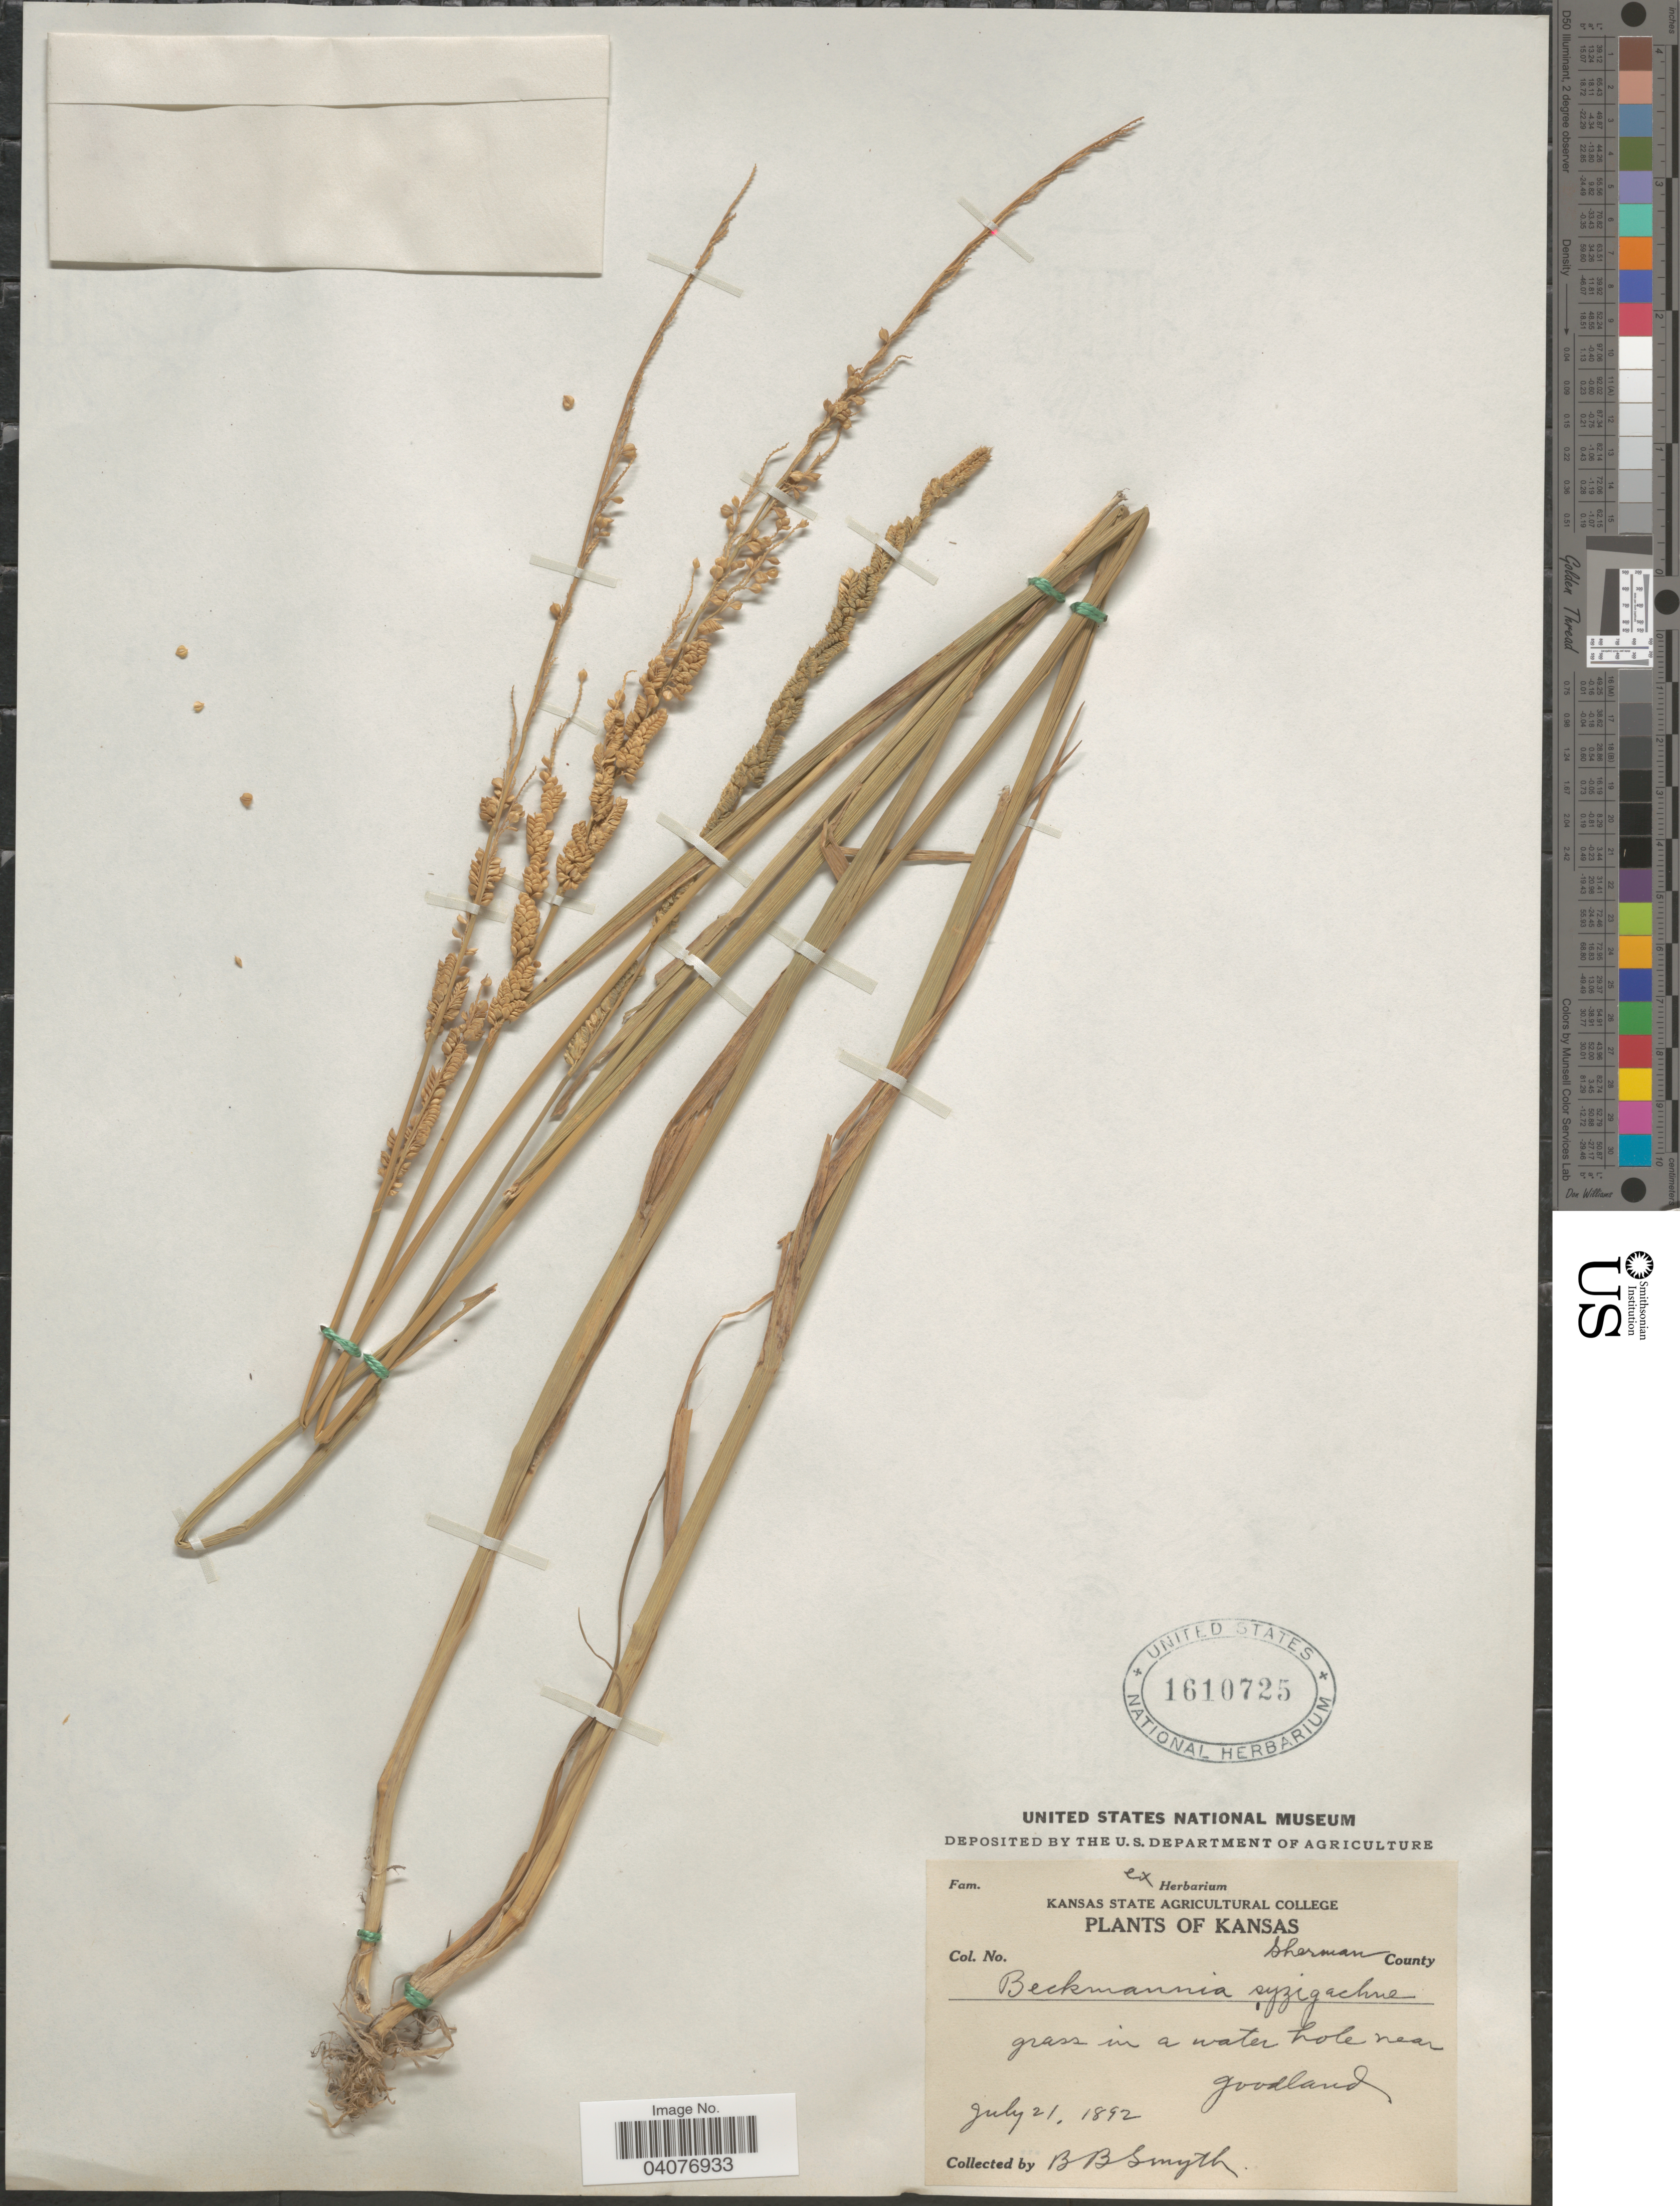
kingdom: Plantae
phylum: Tracheophyta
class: Liliopsida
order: Poales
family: Poaceae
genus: Beckmannia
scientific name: Beckmannia syzigachne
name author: (Steud.) Fernald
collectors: B. Smyth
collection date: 1892-07-21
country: United States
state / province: Kansas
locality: Sherman County. Grass in a water hole near Goodland.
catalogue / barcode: US 1610725